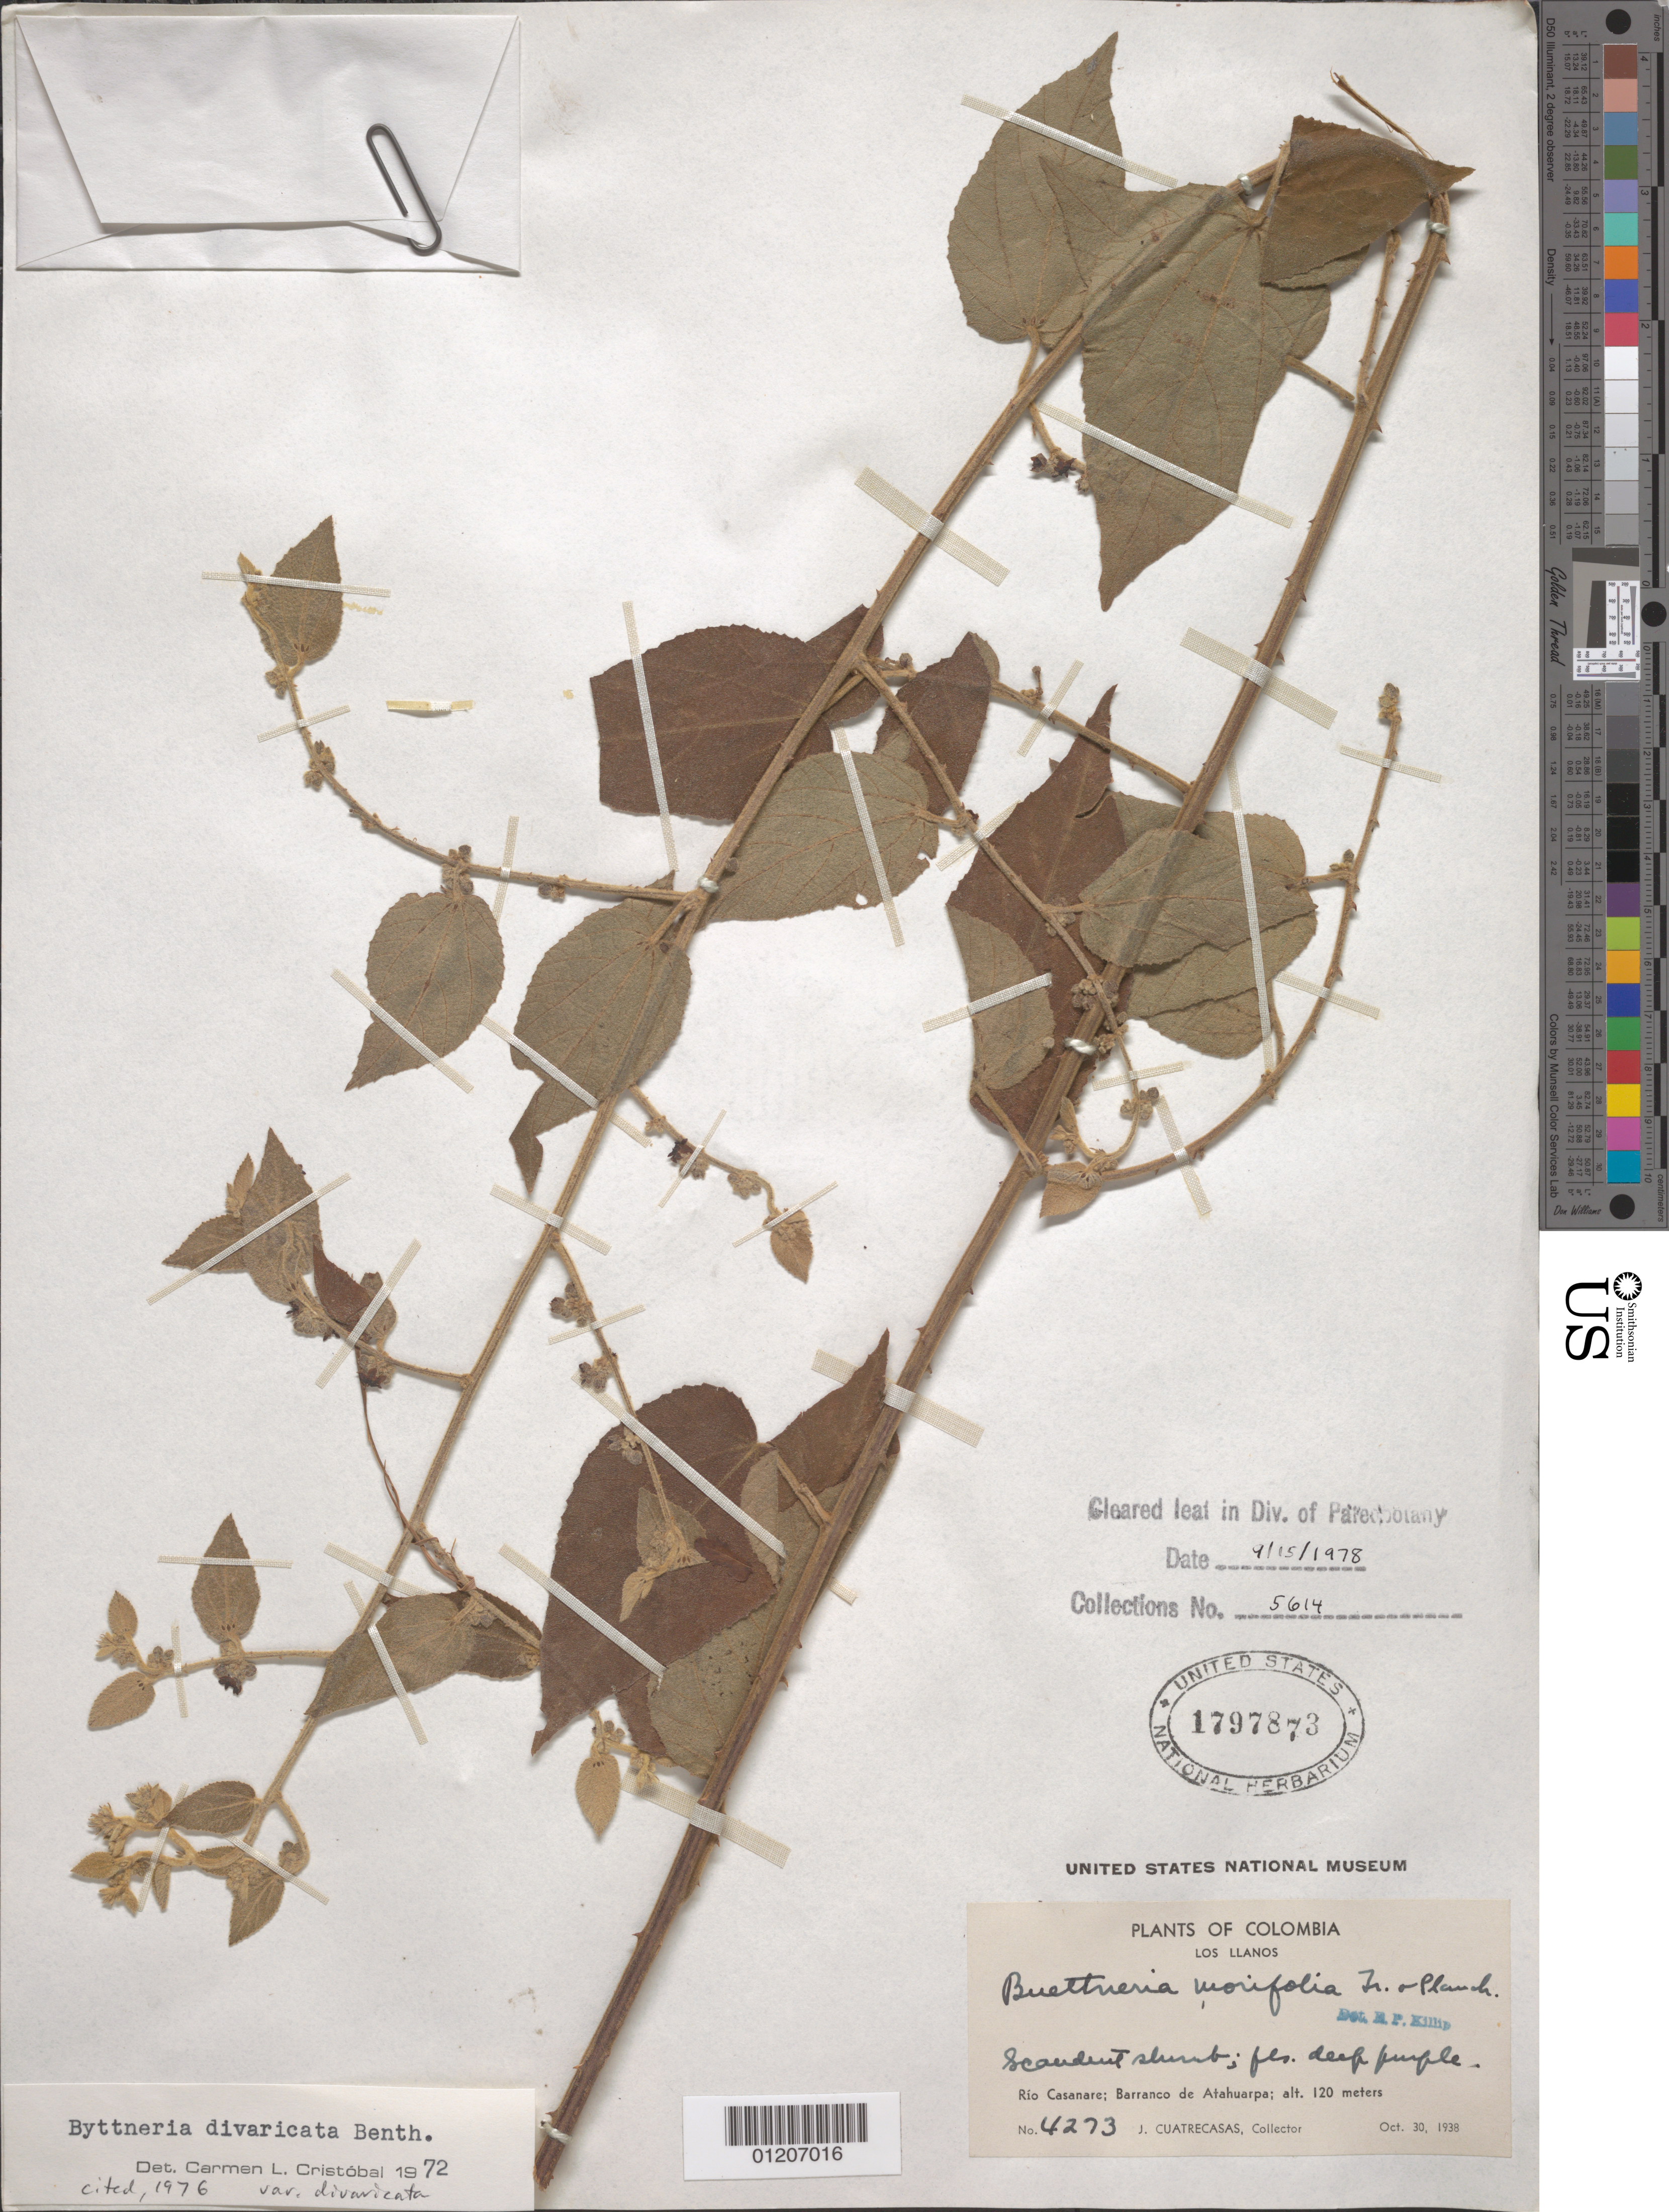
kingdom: Plantae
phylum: Tracheophyta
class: Magnoliopsida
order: Malvales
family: Malvaceae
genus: Byttneria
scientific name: Byttneria divaricata var. divaricata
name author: Benth.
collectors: J. Cuatrecasas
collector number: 4273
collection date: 1938-10-30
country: Colombia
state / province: Casanare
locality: Los Llanos. Río Casanare; Barranco de Atahuarpa.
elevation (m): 120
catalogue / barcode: US 1797873